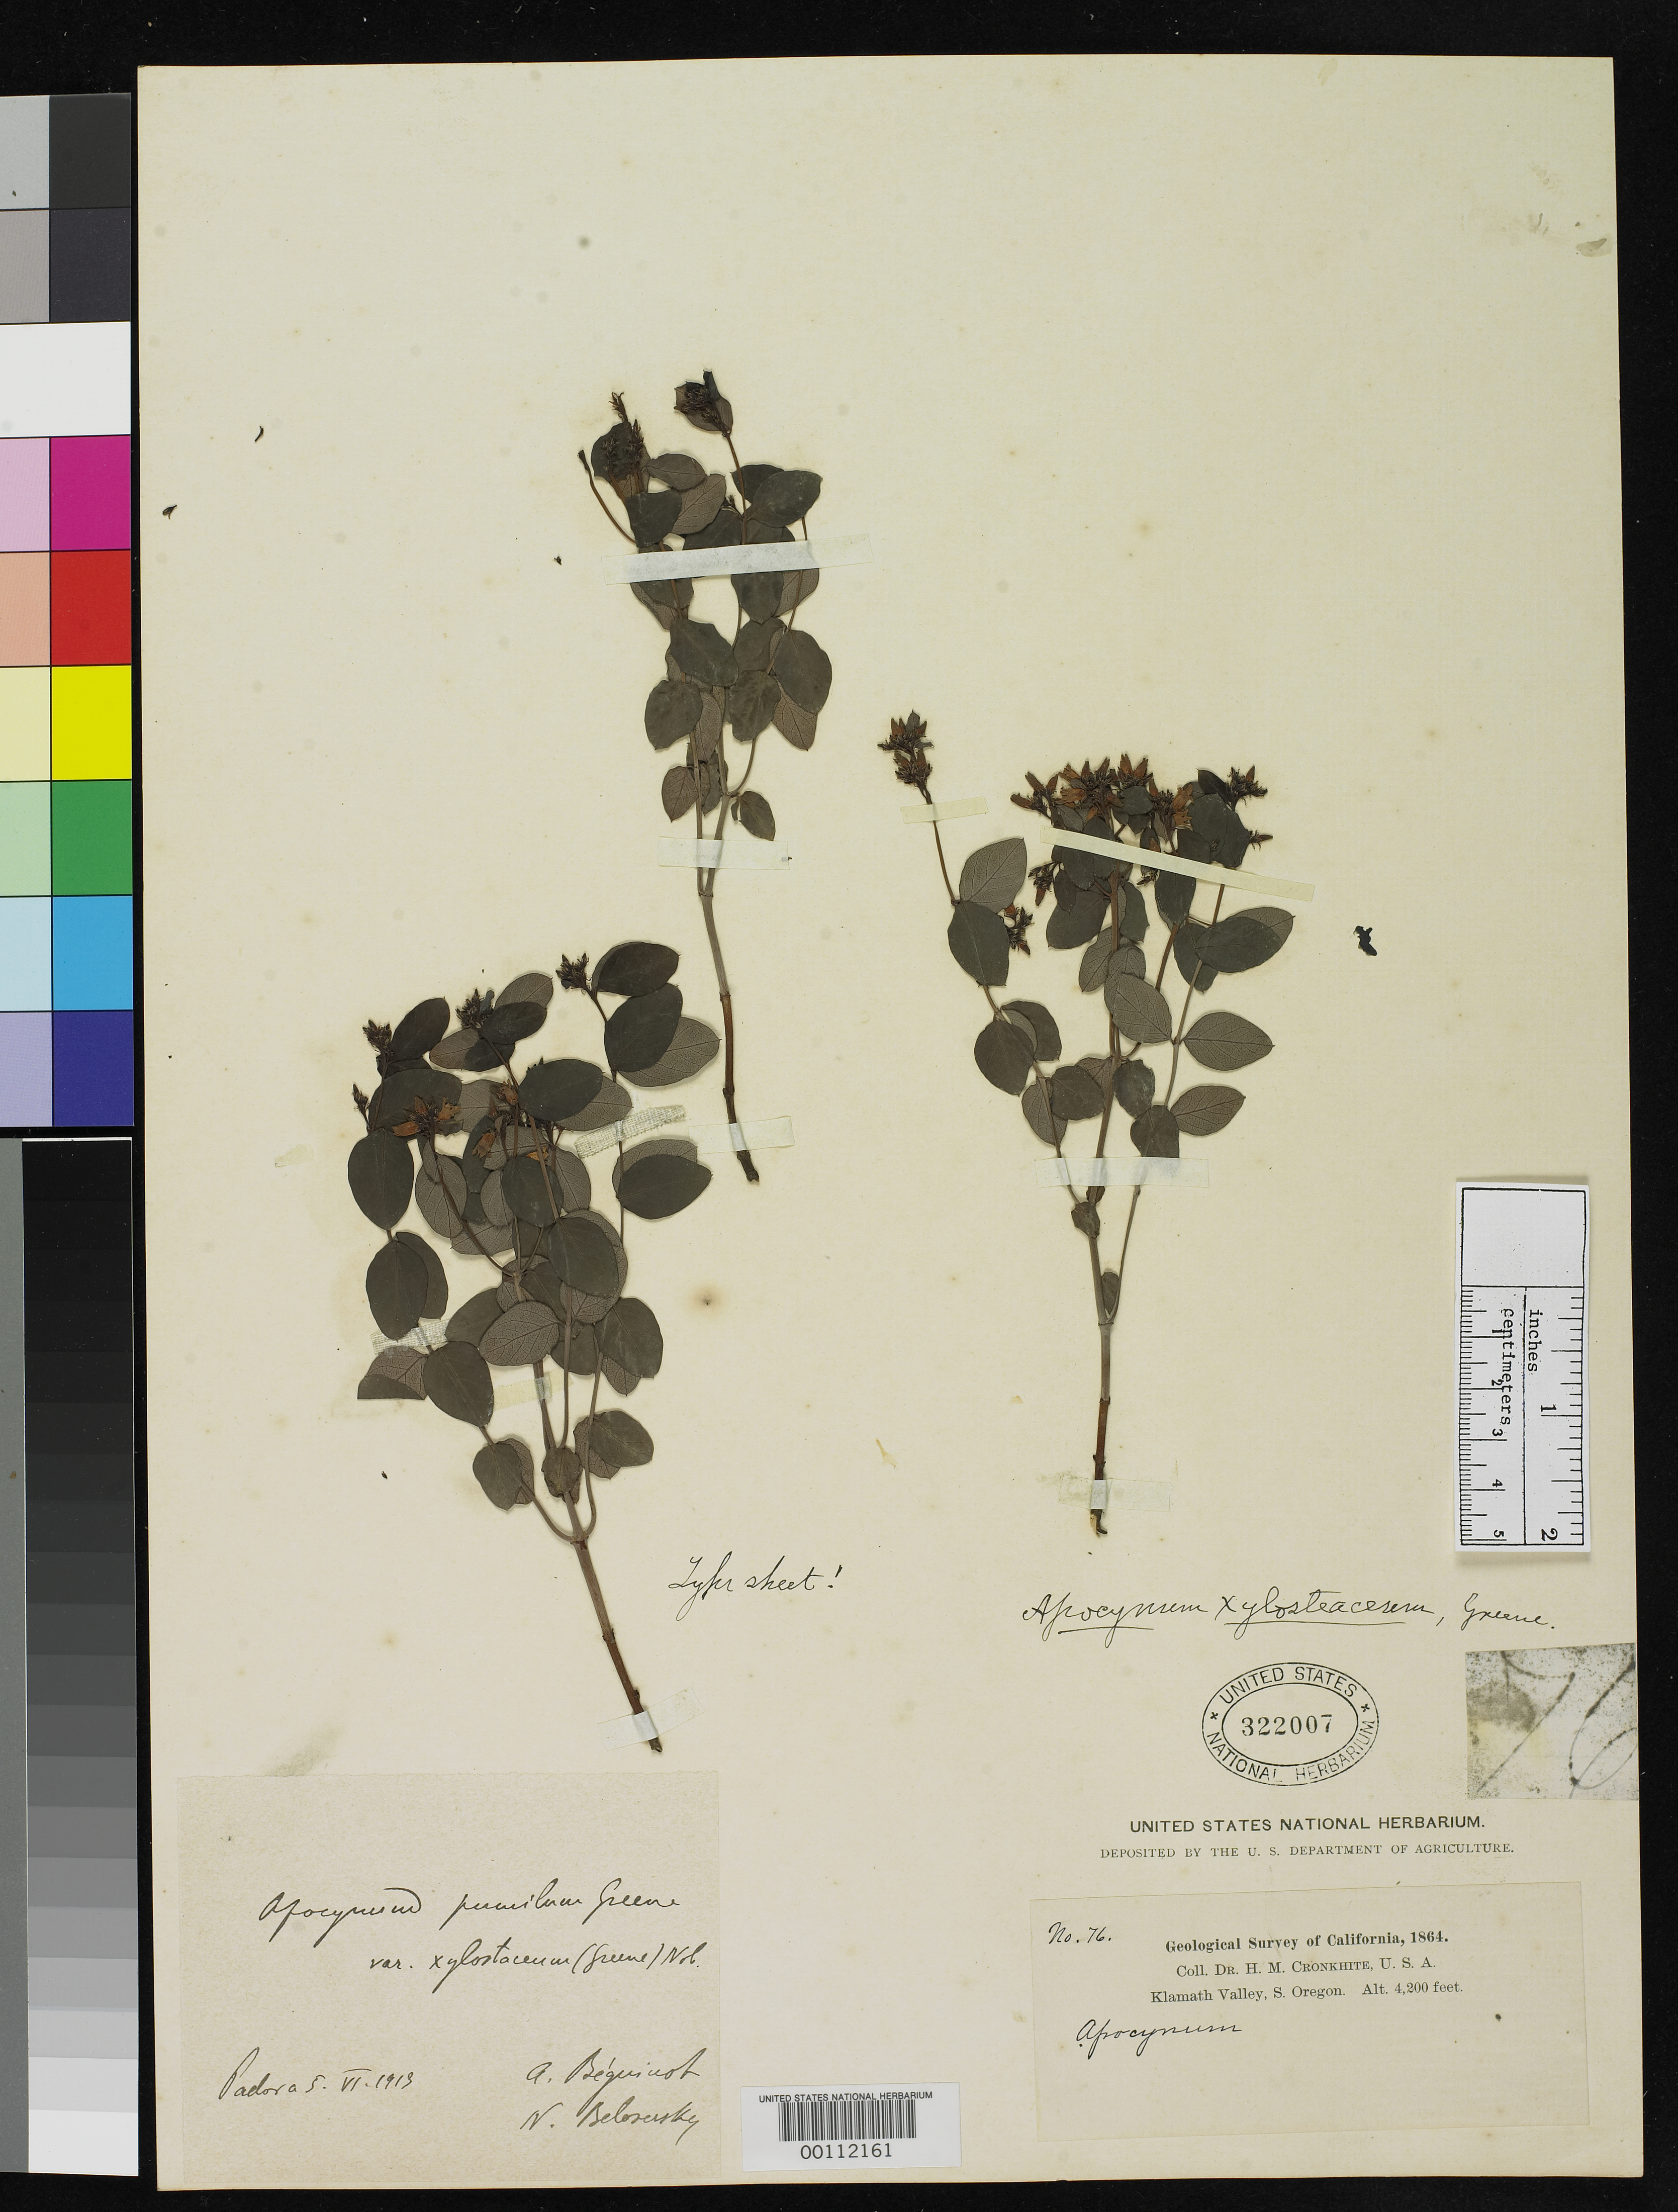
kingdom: Plantae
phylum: Tracheophyta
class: Magnoliopsida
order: Gentianales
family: Apocynaceae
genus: Apocynum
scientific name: Apocynum xylosteaceum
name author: Greene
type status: Holotype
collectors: H. M. Cronkhite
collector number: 76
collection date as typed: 1864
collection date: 1864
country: United States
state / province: Oregon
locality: Klamath Valley; alt. 4200 ft.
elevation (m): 1280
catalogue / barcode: US 322007